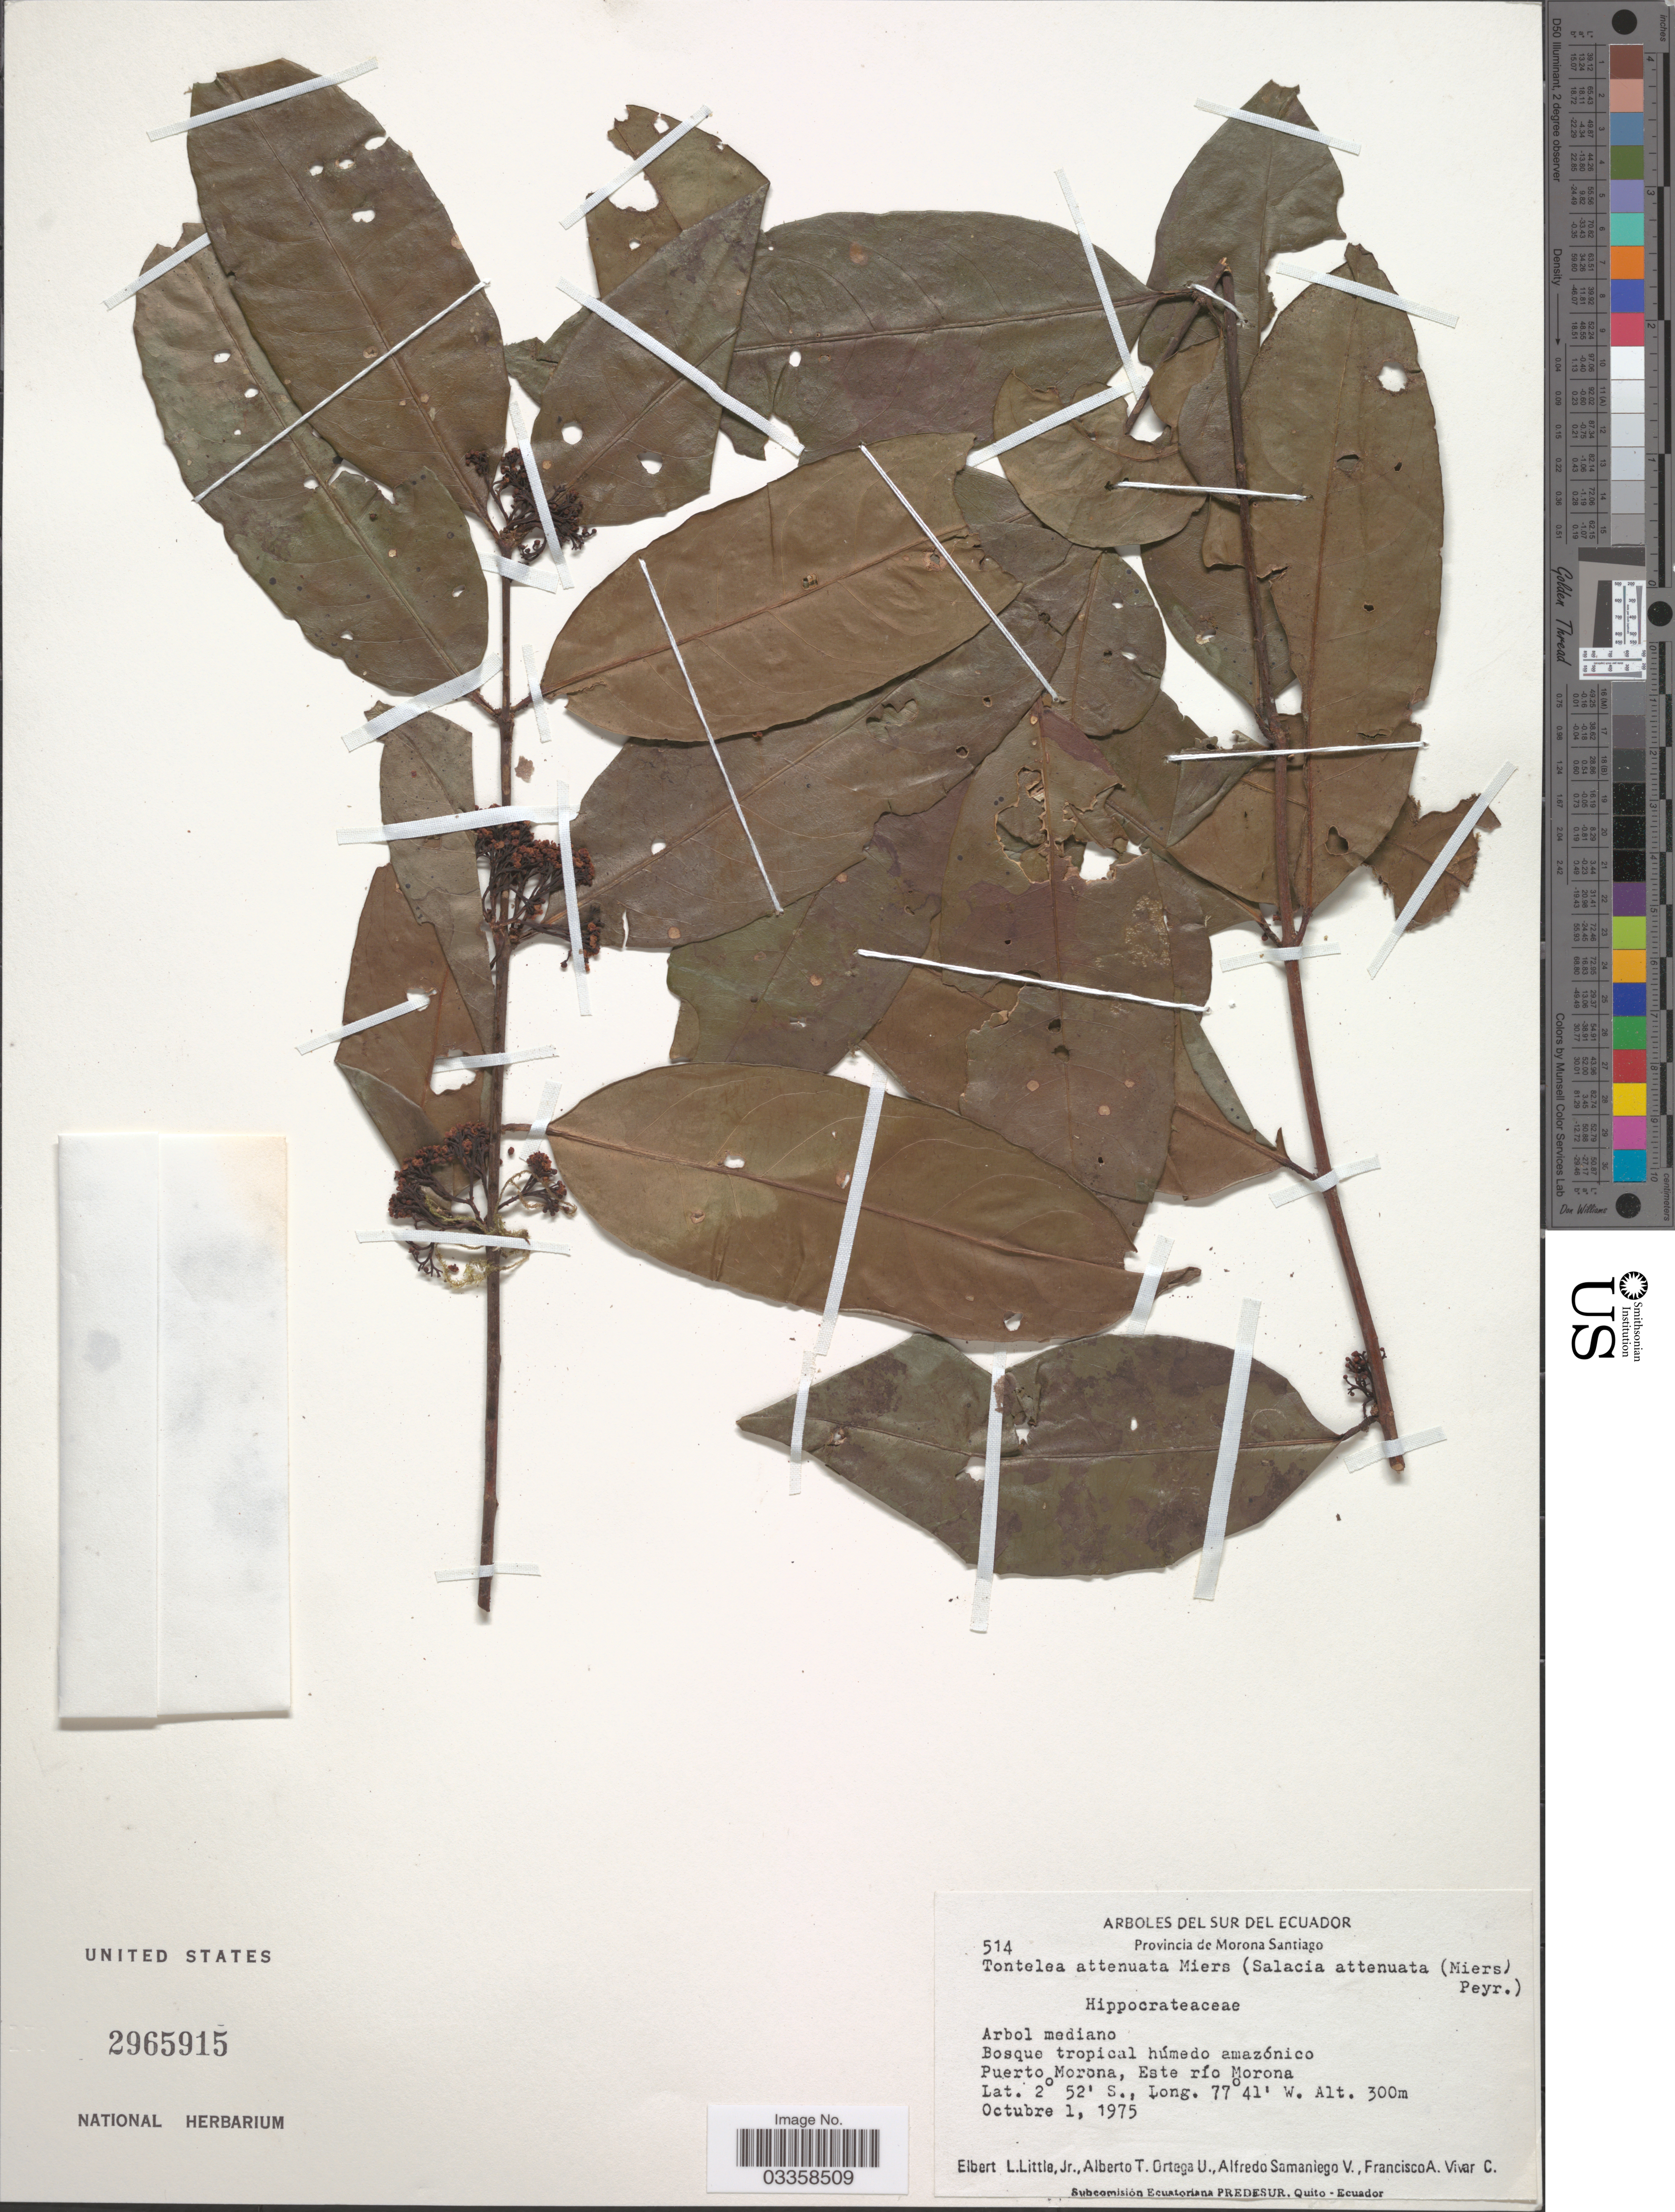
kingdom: Plantae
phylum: Tracheophyta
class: Magnoliopsida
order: Celastrales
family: Celastraceae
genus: Tontelea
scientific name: Tontelea attenuata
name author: Miers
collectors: E. L. Little, A. T. Ortega U., A. V. Samaniego & F. A. Vivar C.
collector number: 514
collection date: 1975-10-01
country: Ecuador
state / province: Morona-Santiago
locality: Sur del Ecuador. Puerto Morona, Este río Morona.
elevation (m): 300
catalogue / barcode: US 2965915